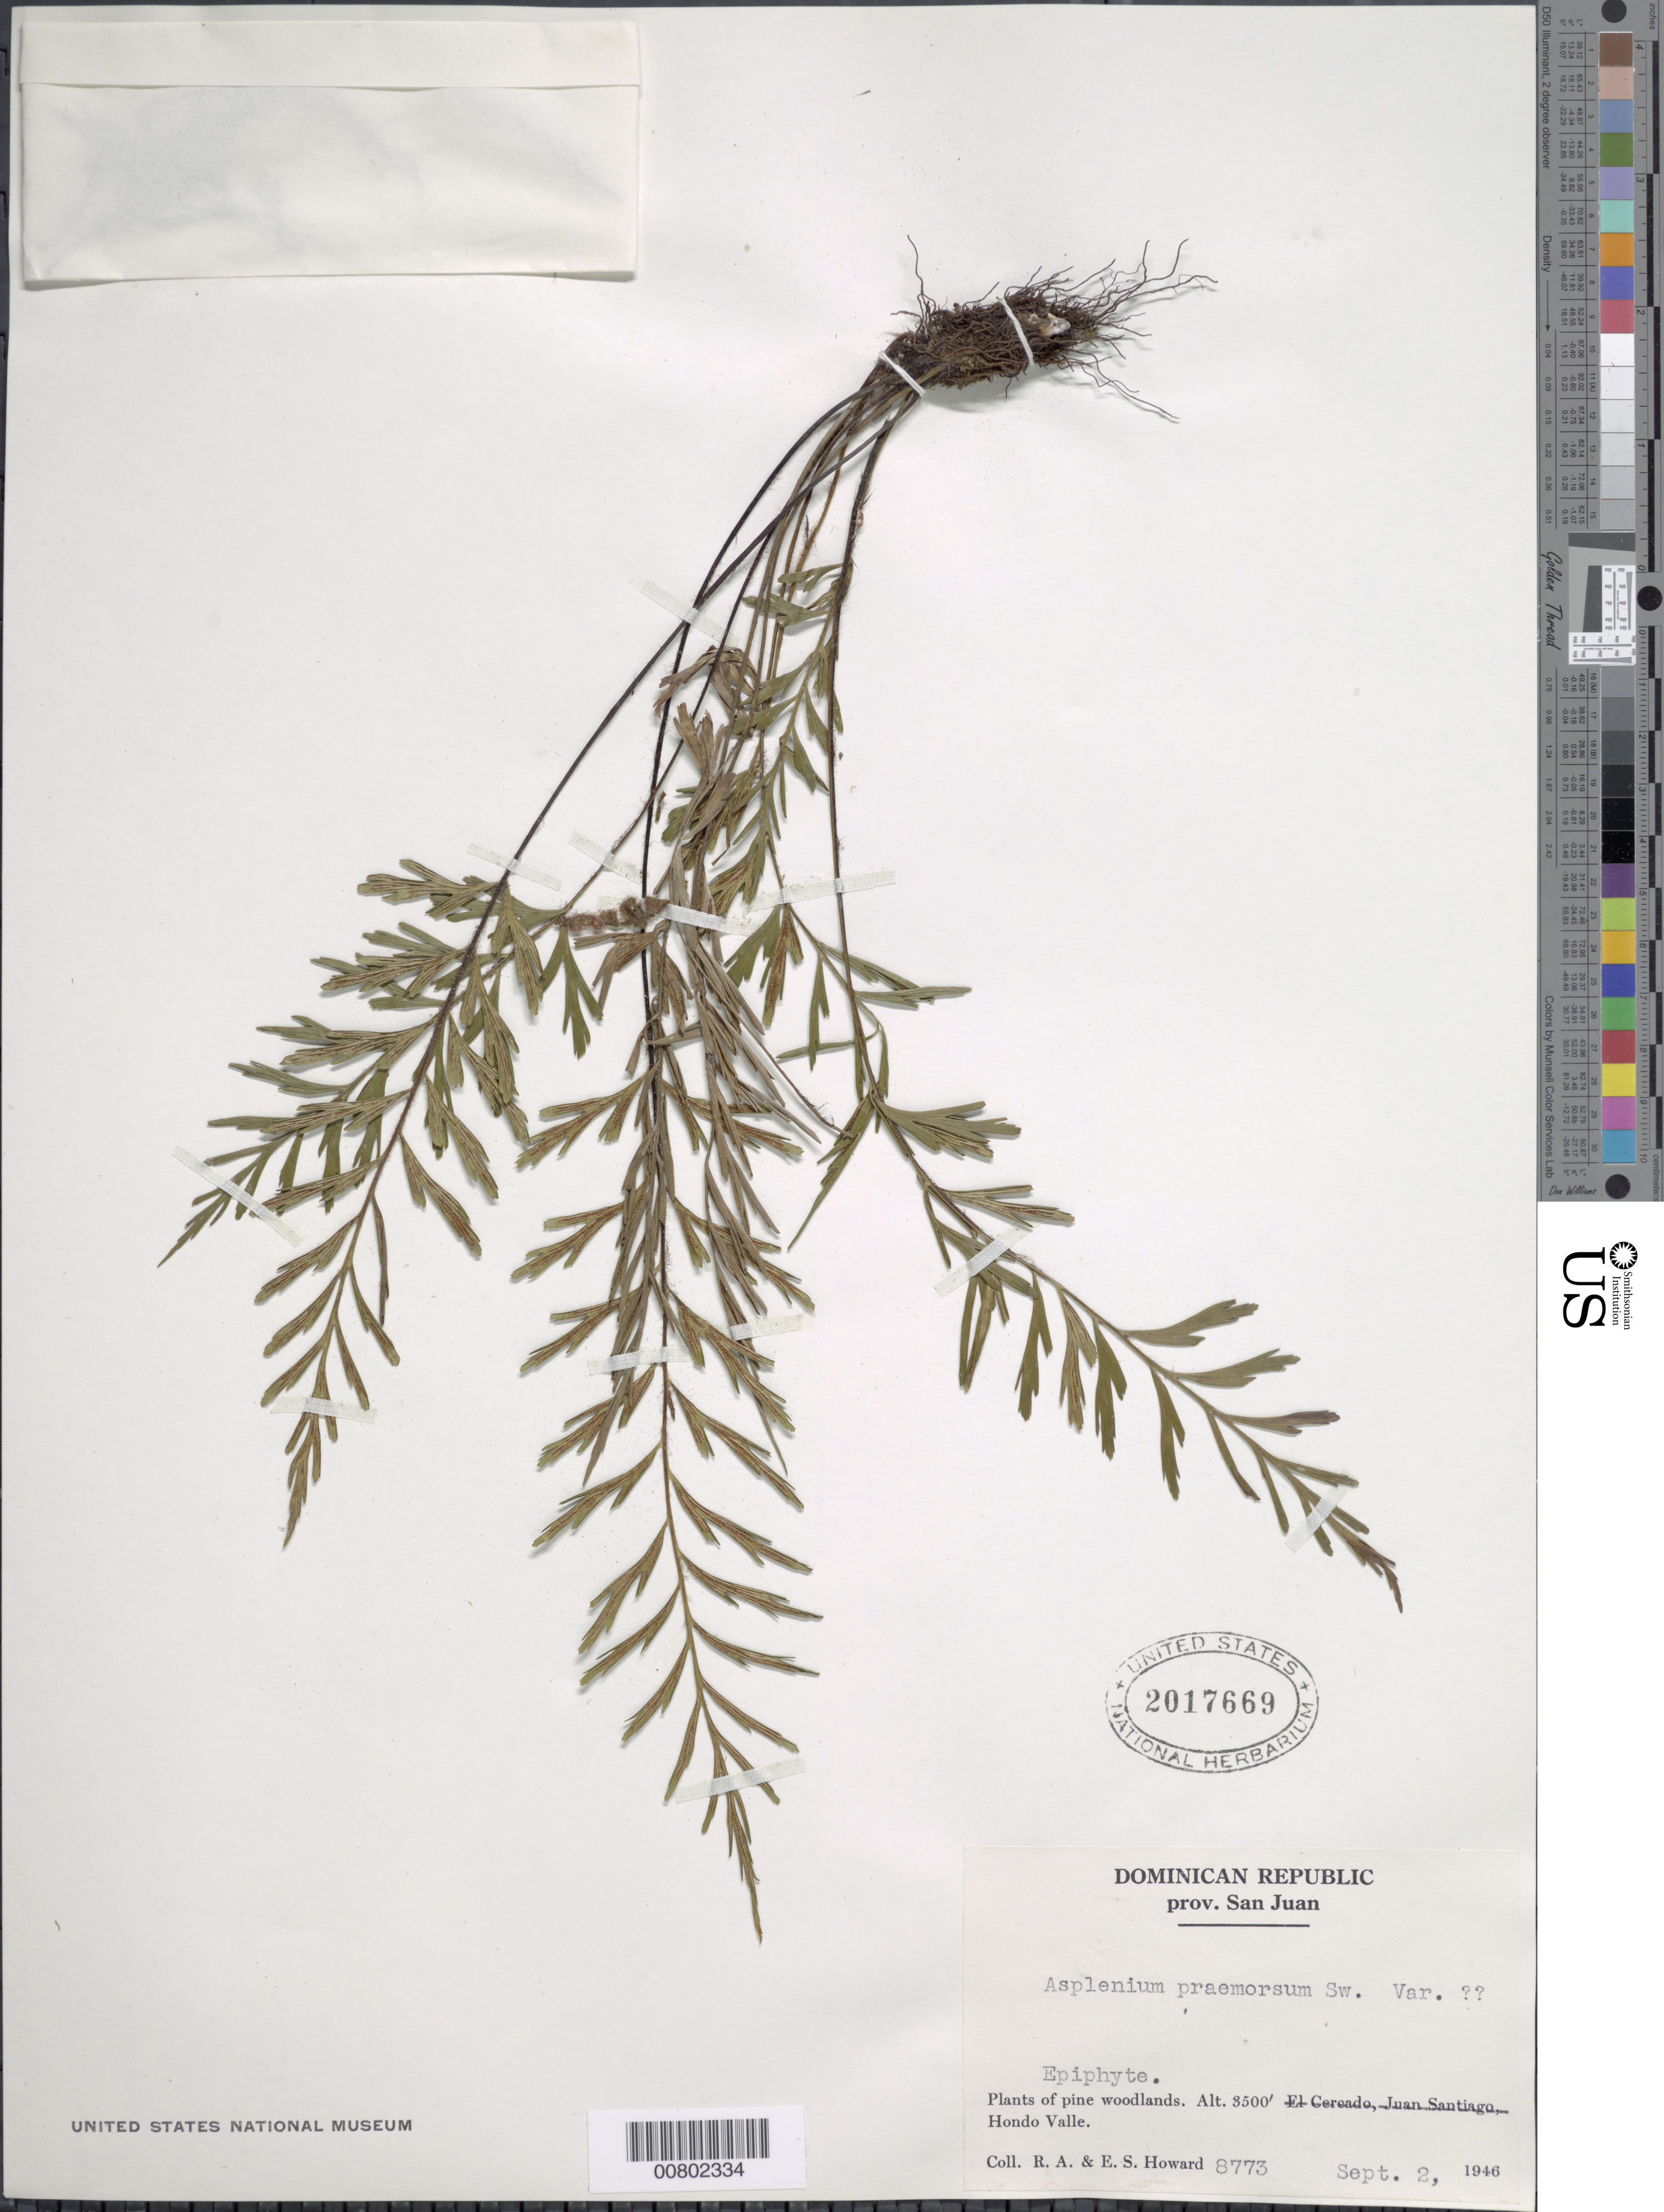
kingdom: Plantae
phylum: Tracheophyta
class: Polypodiopsida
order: Polypodiales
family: Aspleniaceae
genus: Asplenium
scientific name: Asplenium praemorsum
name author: Sw.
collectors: R. A. Howard & E. S. Howard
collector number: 8773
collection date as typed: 02 Sep 1946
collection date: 1946-09-02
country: Dominican Republic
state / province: San Juan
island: Hispaniola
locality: Hondo Valle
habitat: Pine woodlands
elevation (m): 1067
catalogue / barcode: US 2017669